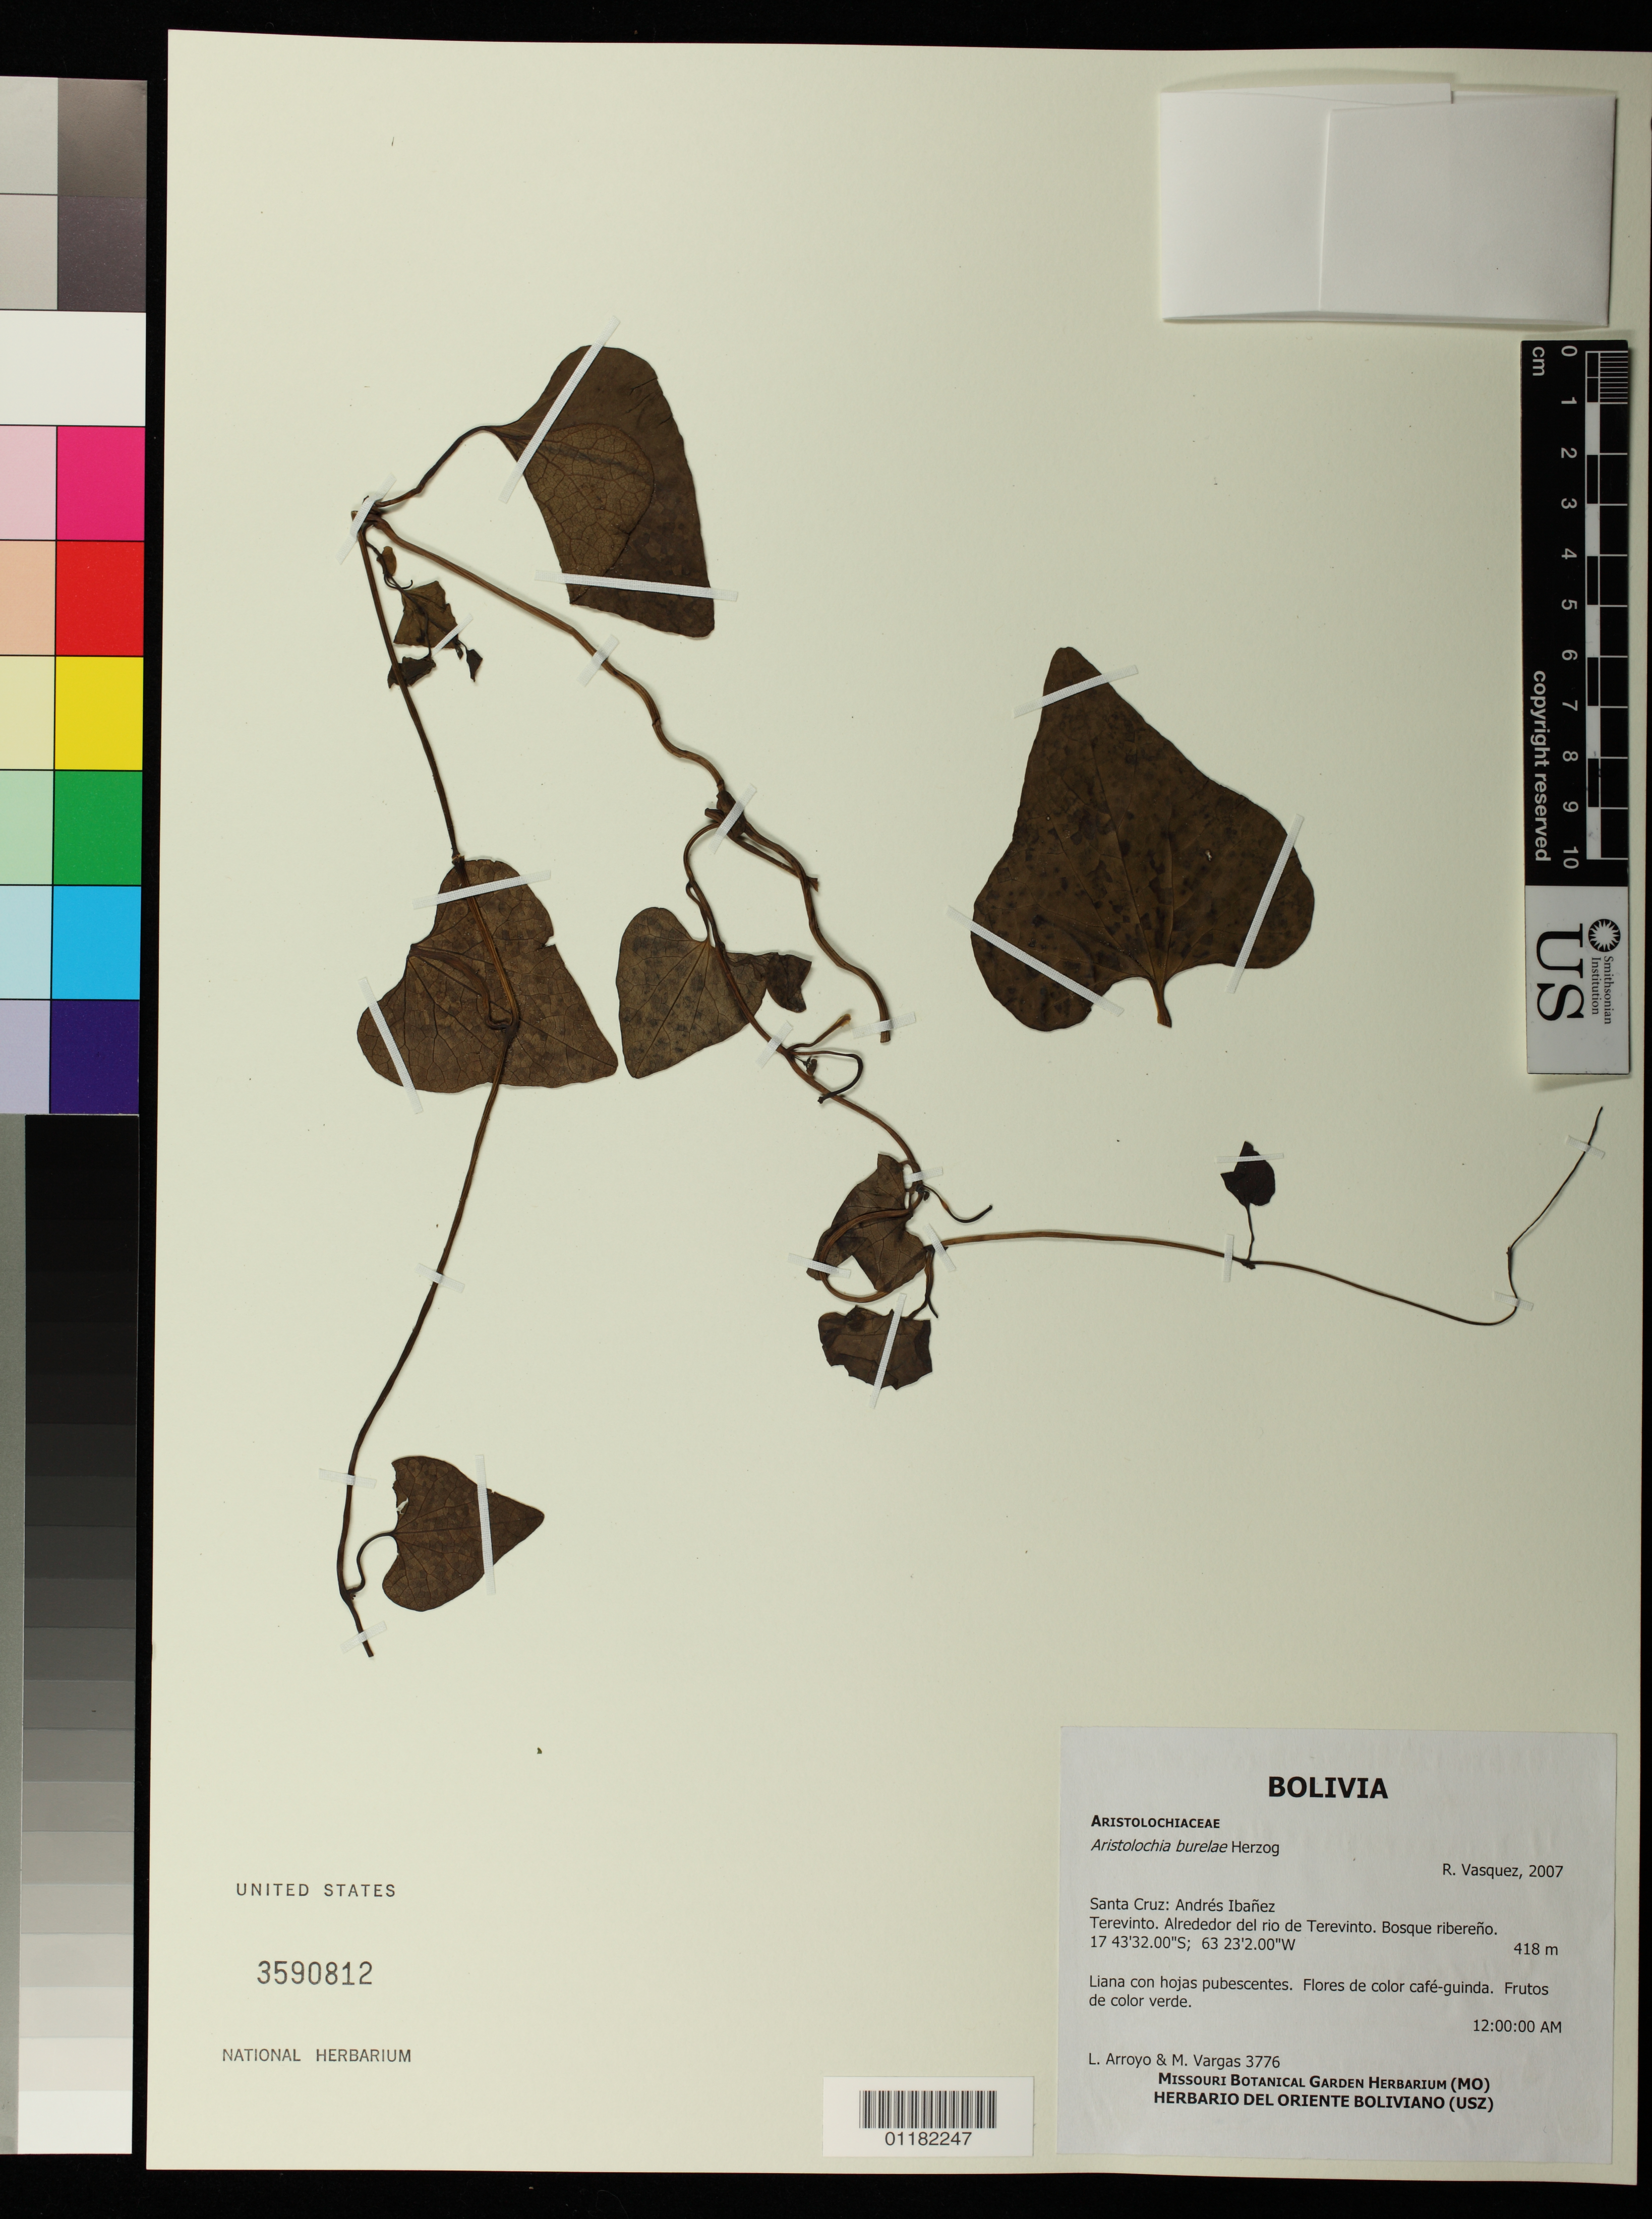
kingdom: Plantae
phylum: Tracheophyta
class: Magnoliopsida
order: Piperales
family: Aristolochiaceae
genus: Aristolochia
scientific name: Aristolochia burelae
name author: Herzog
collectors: L. Arroyo & M. Vargas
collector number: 3776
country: Bolivia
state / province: Santa Cruz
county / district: Andrés Ibáñez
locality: Andrés Ibañez Province. Terevinto. Alrededor del Rio de Terevinto. Bosque ribereño.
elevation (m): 418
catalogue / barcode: US 3590812